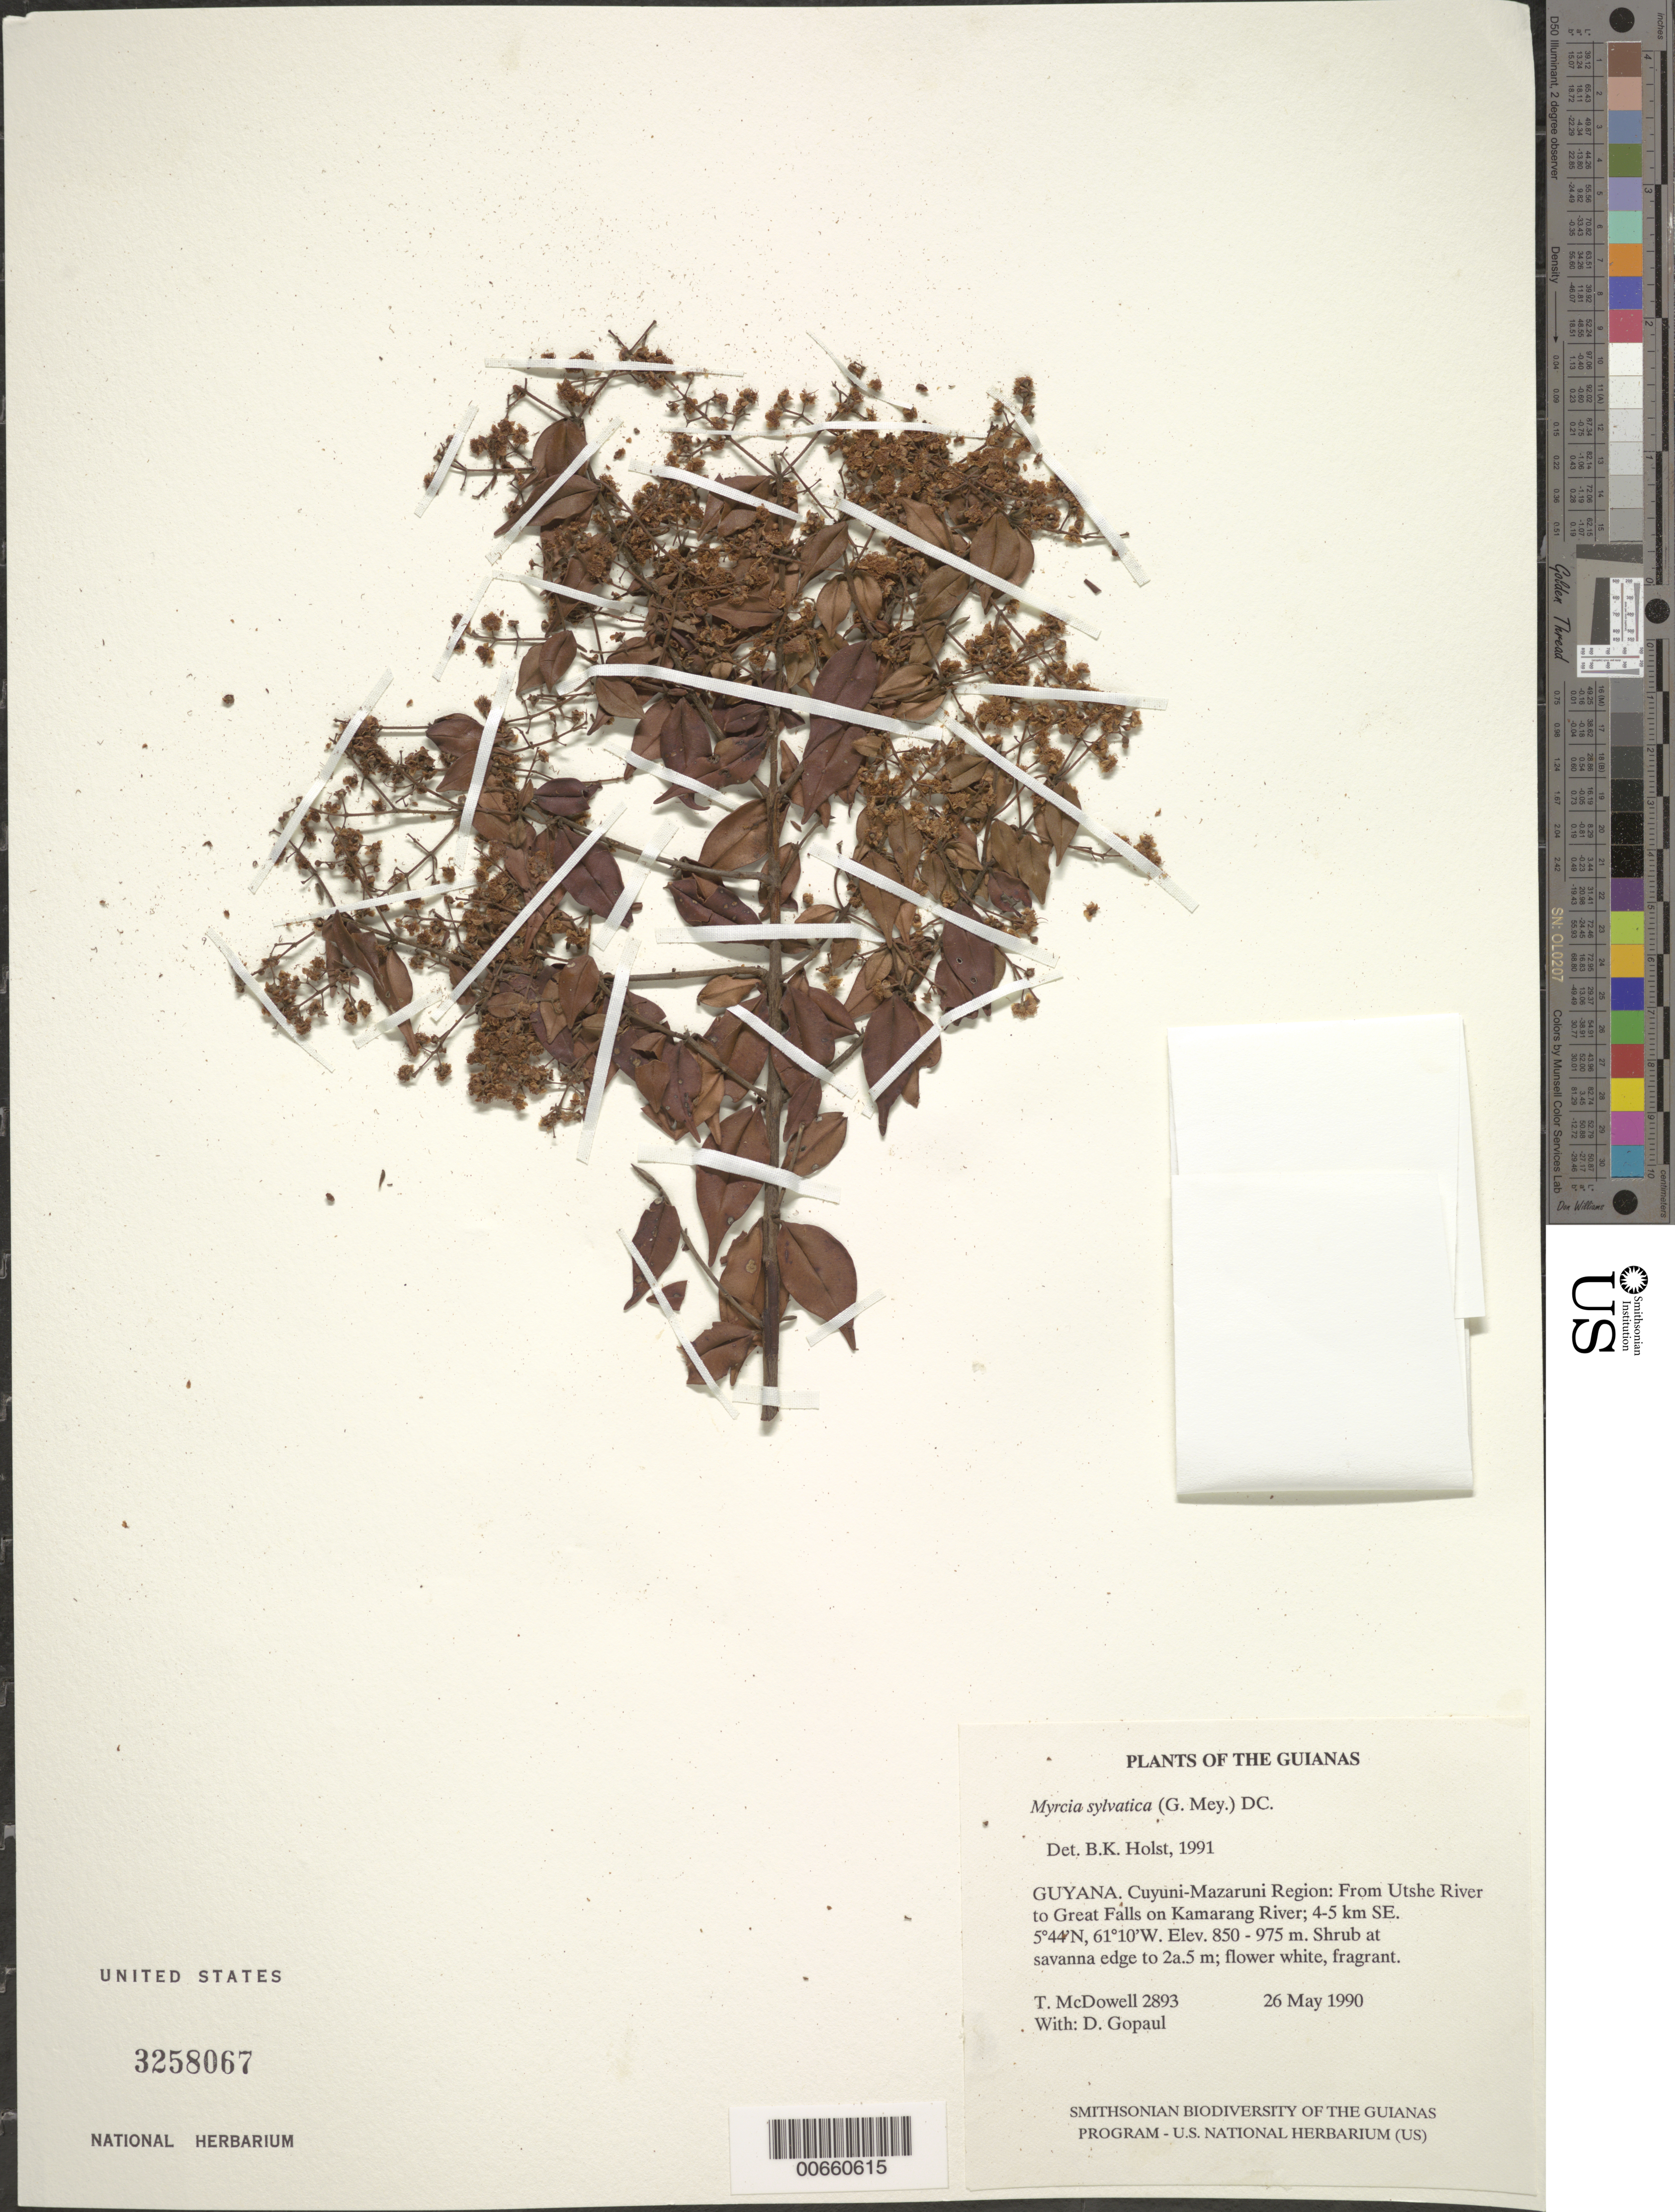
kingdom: Plantae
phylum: Tracheophyta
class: Magnoliopsida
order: Myrtales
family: Myrtaceae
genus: Myrcia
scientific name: Myrcia sylvatica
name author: (G. Mey.) DC.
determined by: Holst, Bruce K.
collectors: T. McDowell & D. Gopaul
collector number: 2893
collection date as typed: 26 May 1990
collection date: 1990-05-26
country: Guyana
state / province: Cuyuni-Mazaruni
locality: From Utshi River to Great Falls on Kamarang River; 4-5 km SE of Utshi camp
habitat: Wet savanna, white sand, along river, and ravine forest between savanna and river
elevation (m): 850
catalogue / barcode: US 3258067